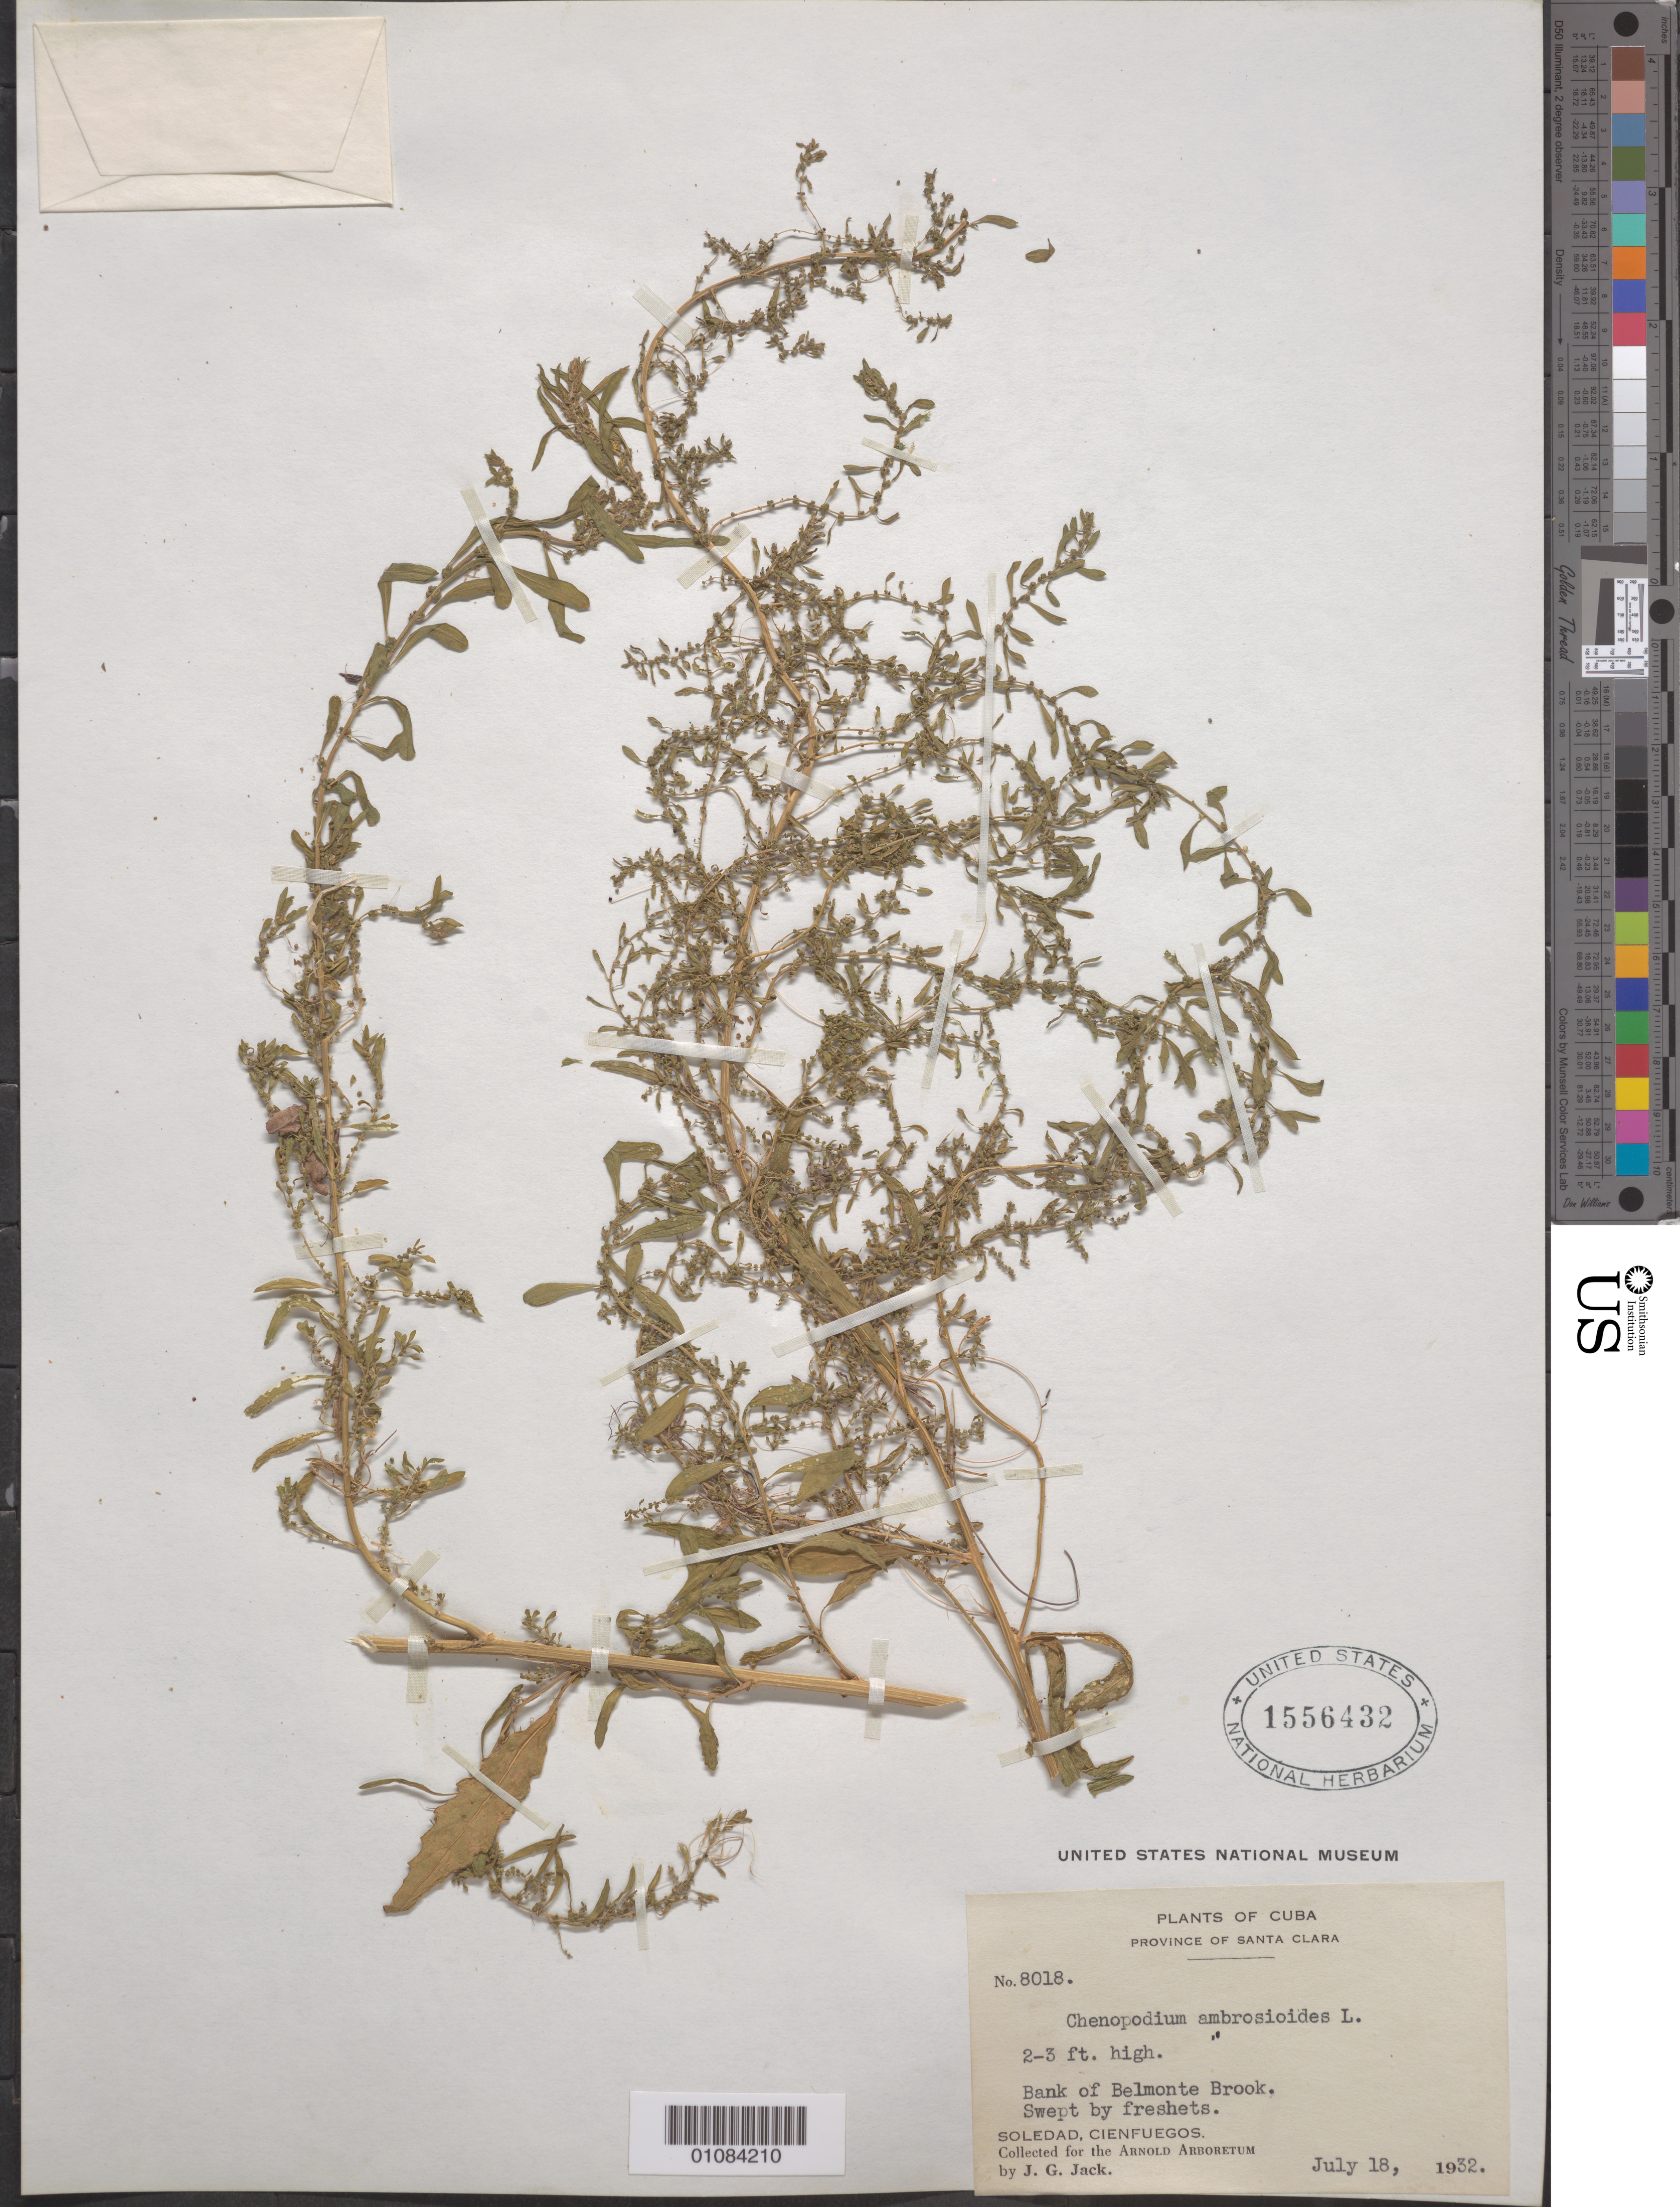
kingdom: Plantae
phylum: Tracheophyta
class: Magnoliopsida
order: Caryophyllales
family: Amaranthaceae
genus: Chenopodium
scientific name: Chenopodium ambrosioides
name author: L.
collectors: J. G. Jack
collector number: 8018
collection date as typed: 18 Jul 1932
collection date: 1932-07-18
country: Cuba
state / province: La Habana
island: Cuba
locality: Bank of Belmonte Brook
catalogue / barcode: US 1556432